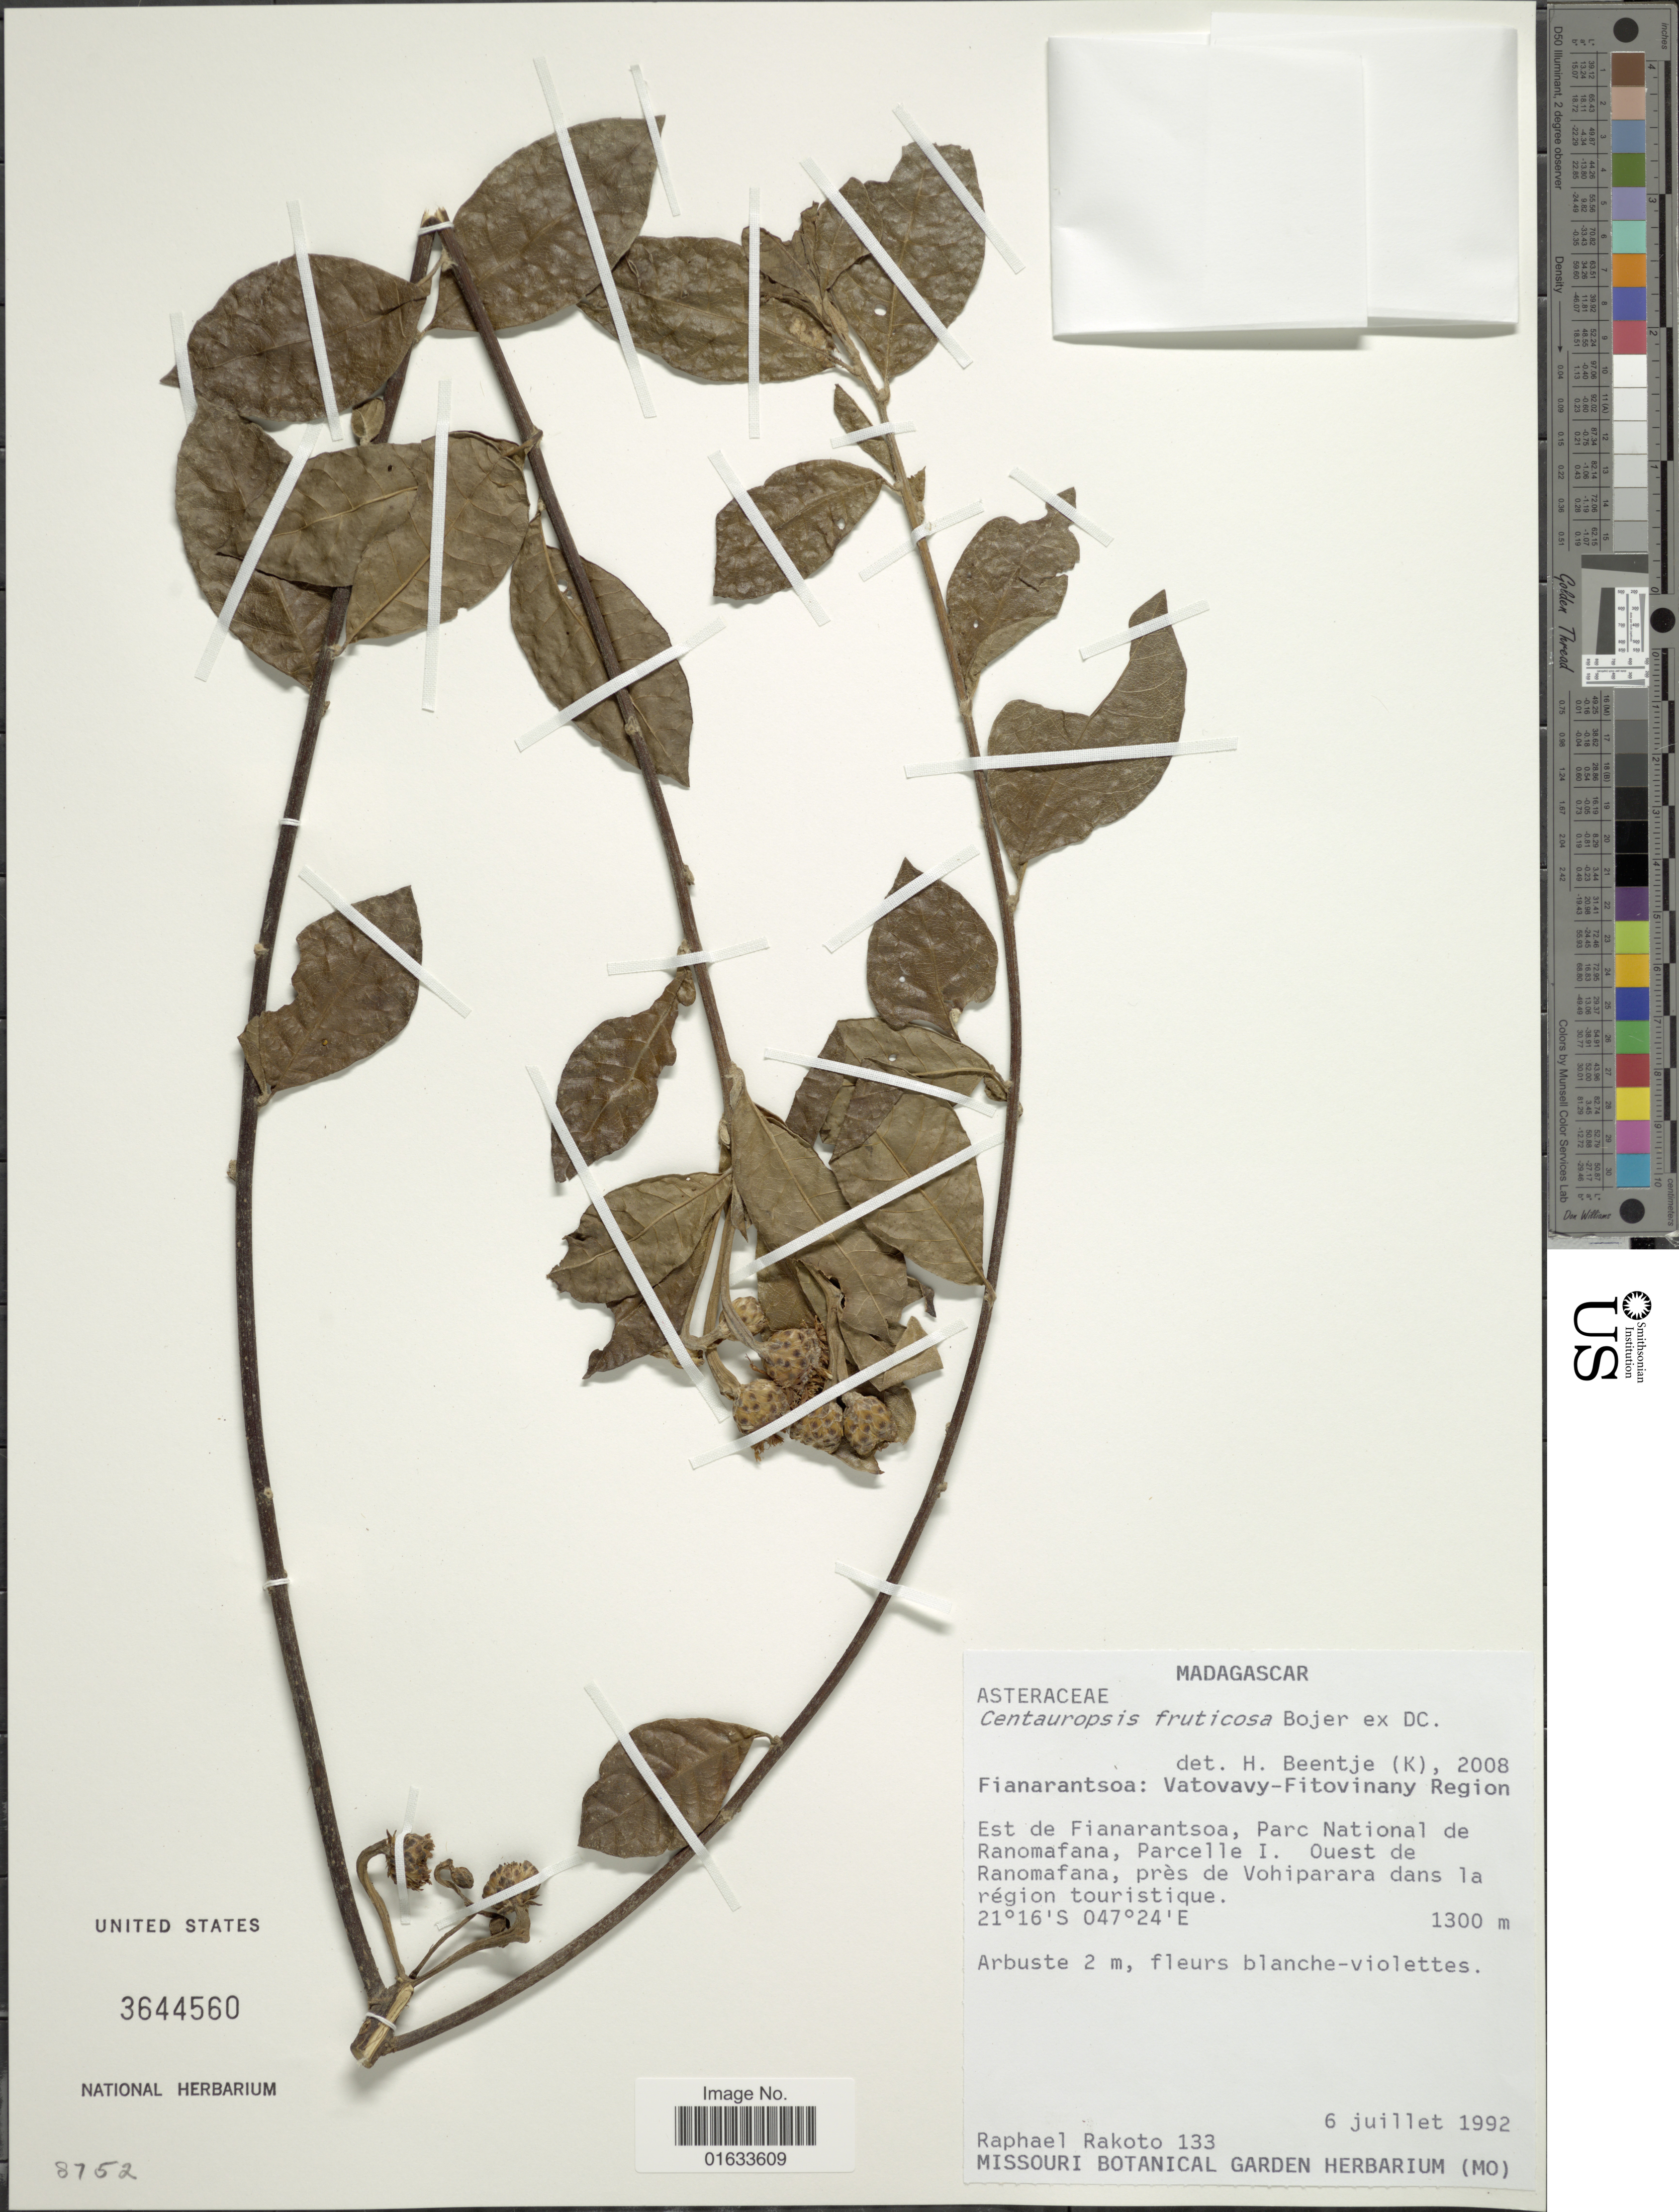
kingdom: Plantae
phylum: Tracheophyta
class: Magnoliopsida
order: Asterales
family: Asteraceae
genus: Centauropsis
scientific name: Centauropsis fruticosa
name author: Bojer in DC.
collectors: R. Rakoto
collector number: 133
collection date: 1992-07-06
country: Madagascar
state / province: Vatovavy Fitovinany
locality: Fianarantsoa: Vatovavy-Fitovinany Region. Est de Fianarantsoa, Parc National de Ranomafana, Parcelle I. Ouest de Ranomafana, près de Vohiparara dans la région touristique.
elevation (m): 1300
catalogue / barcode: US 3644560